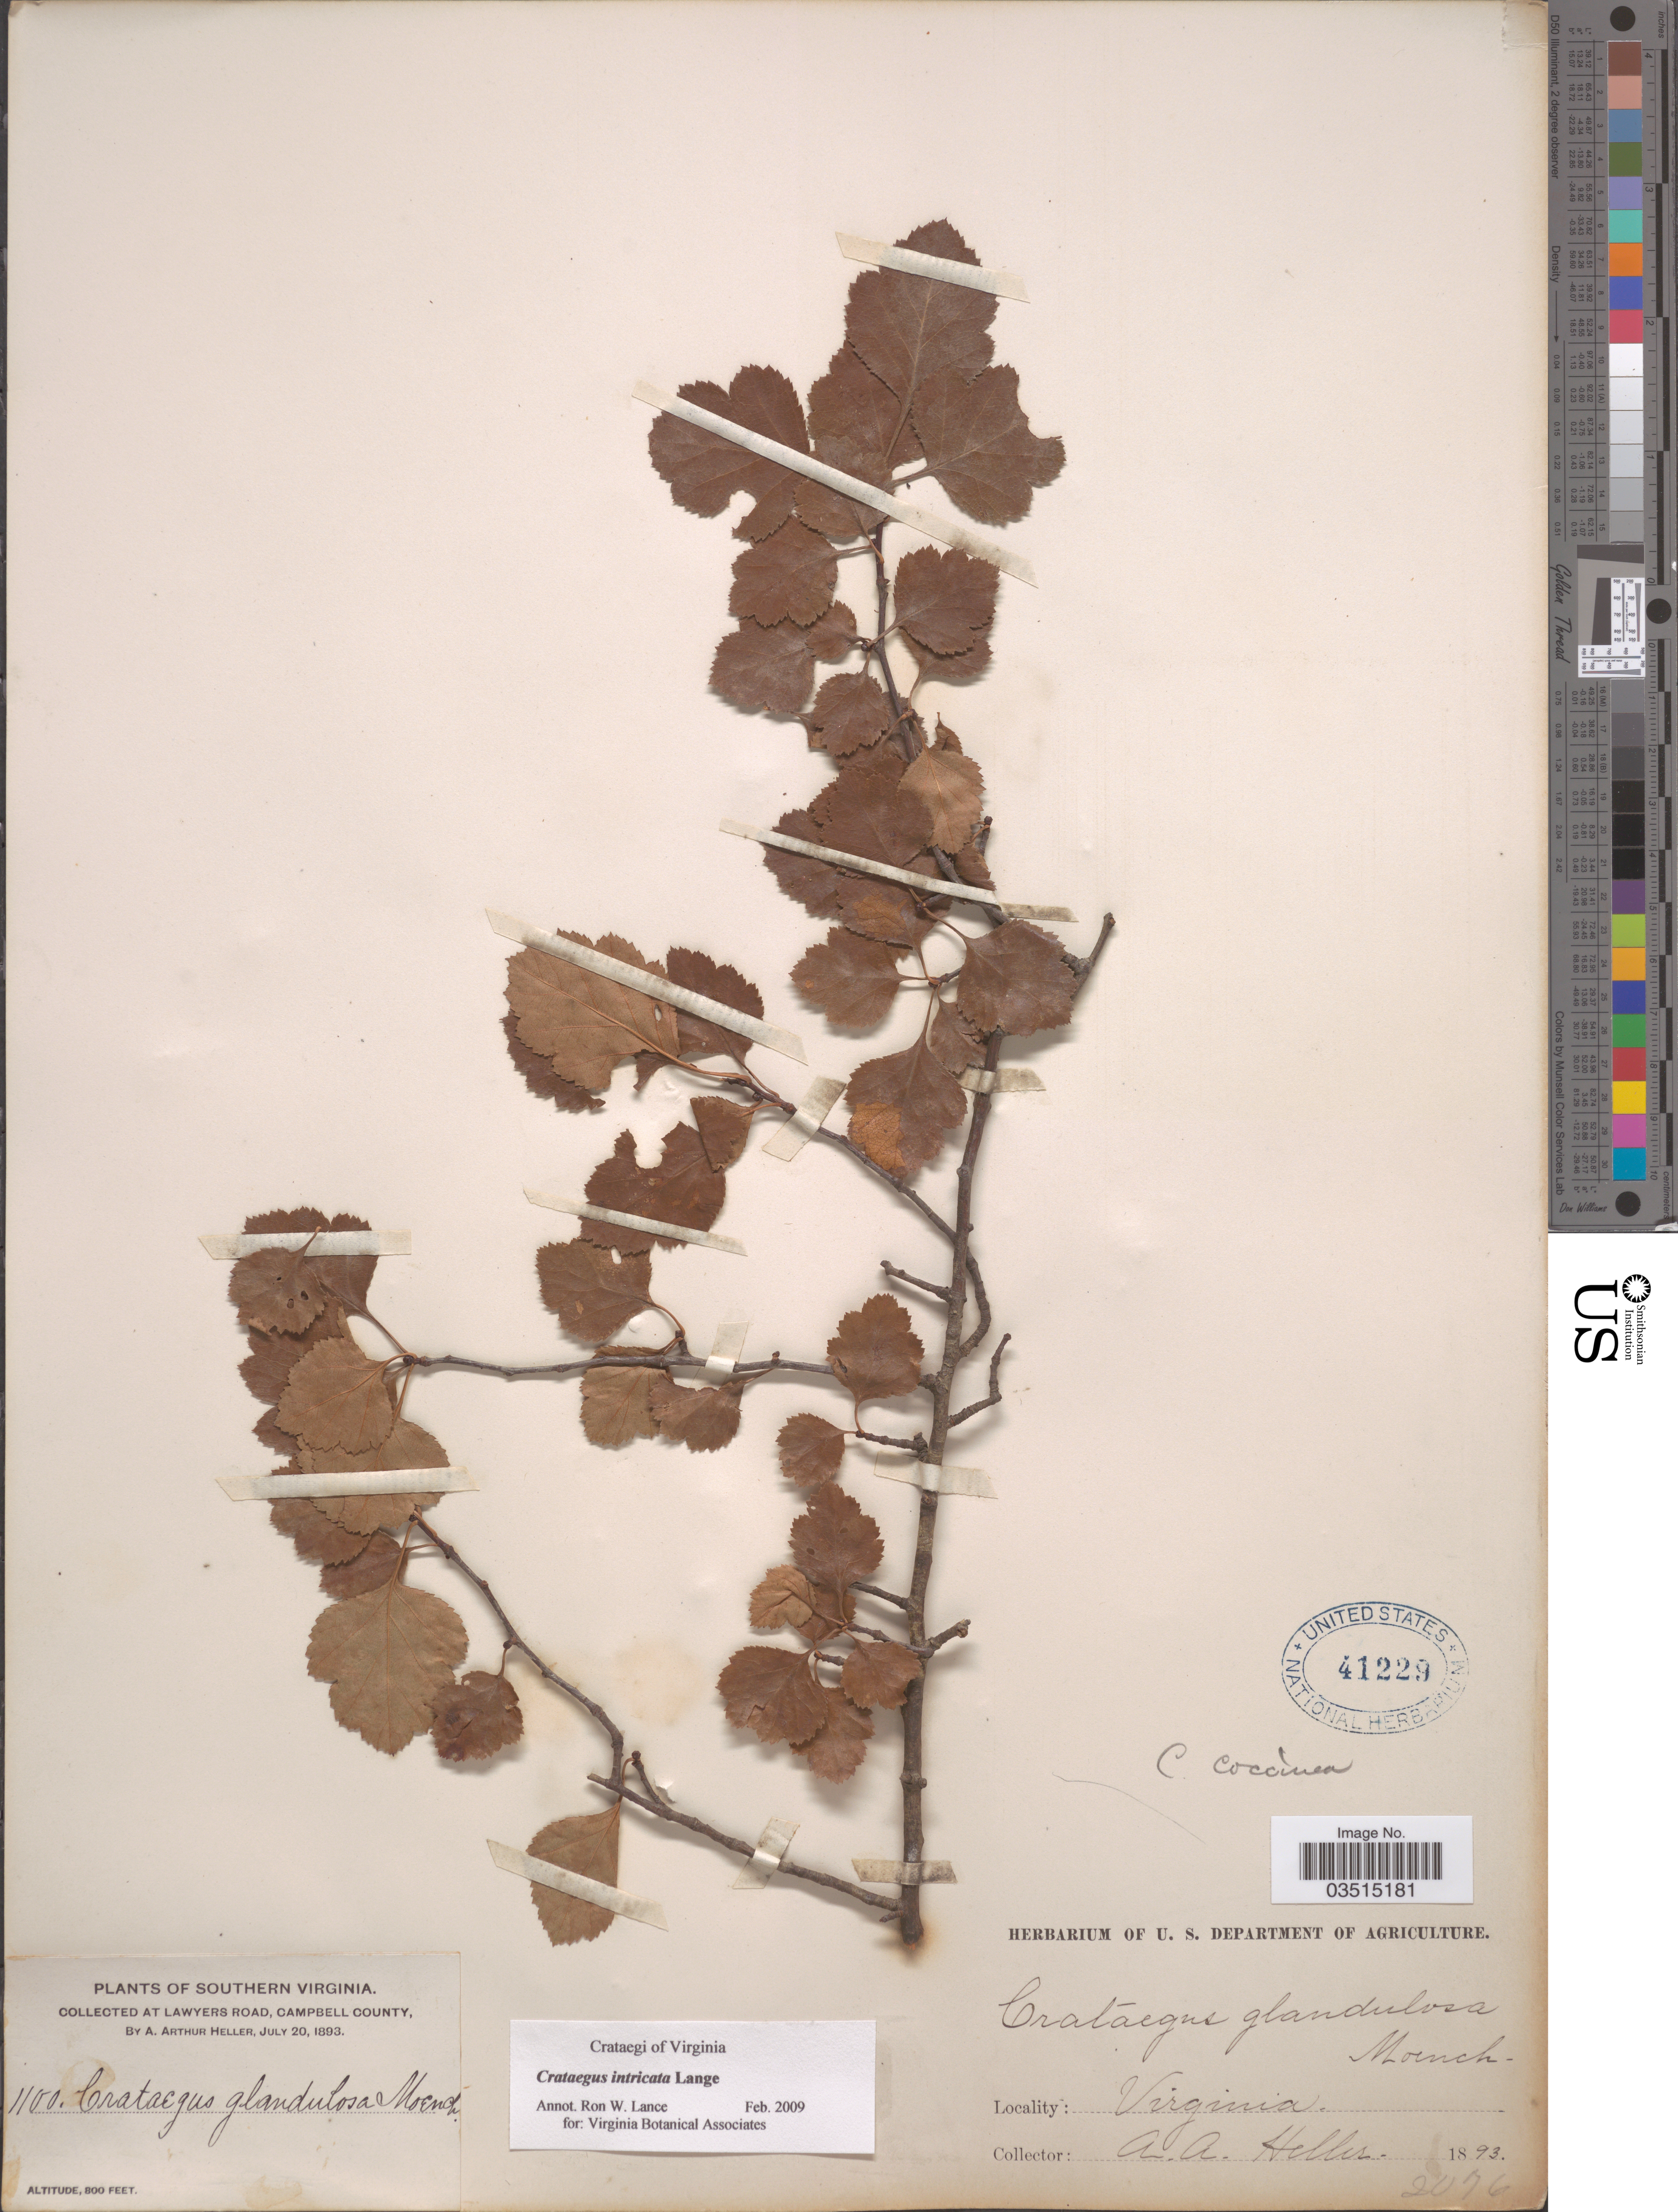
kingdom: Plantae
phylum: Tracheophyta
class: Magnoliopsida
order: Rosales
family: Rosaceae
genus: Crataegus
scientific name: Crataegus intricata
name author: Lange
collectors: A. A. Heller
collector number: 1100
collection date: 1893-07-20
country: United States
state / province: Virginia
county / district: Campbell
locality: Southern Virginia. Lawyers Road, Campbell County.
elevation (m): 244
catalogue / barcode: US 41229